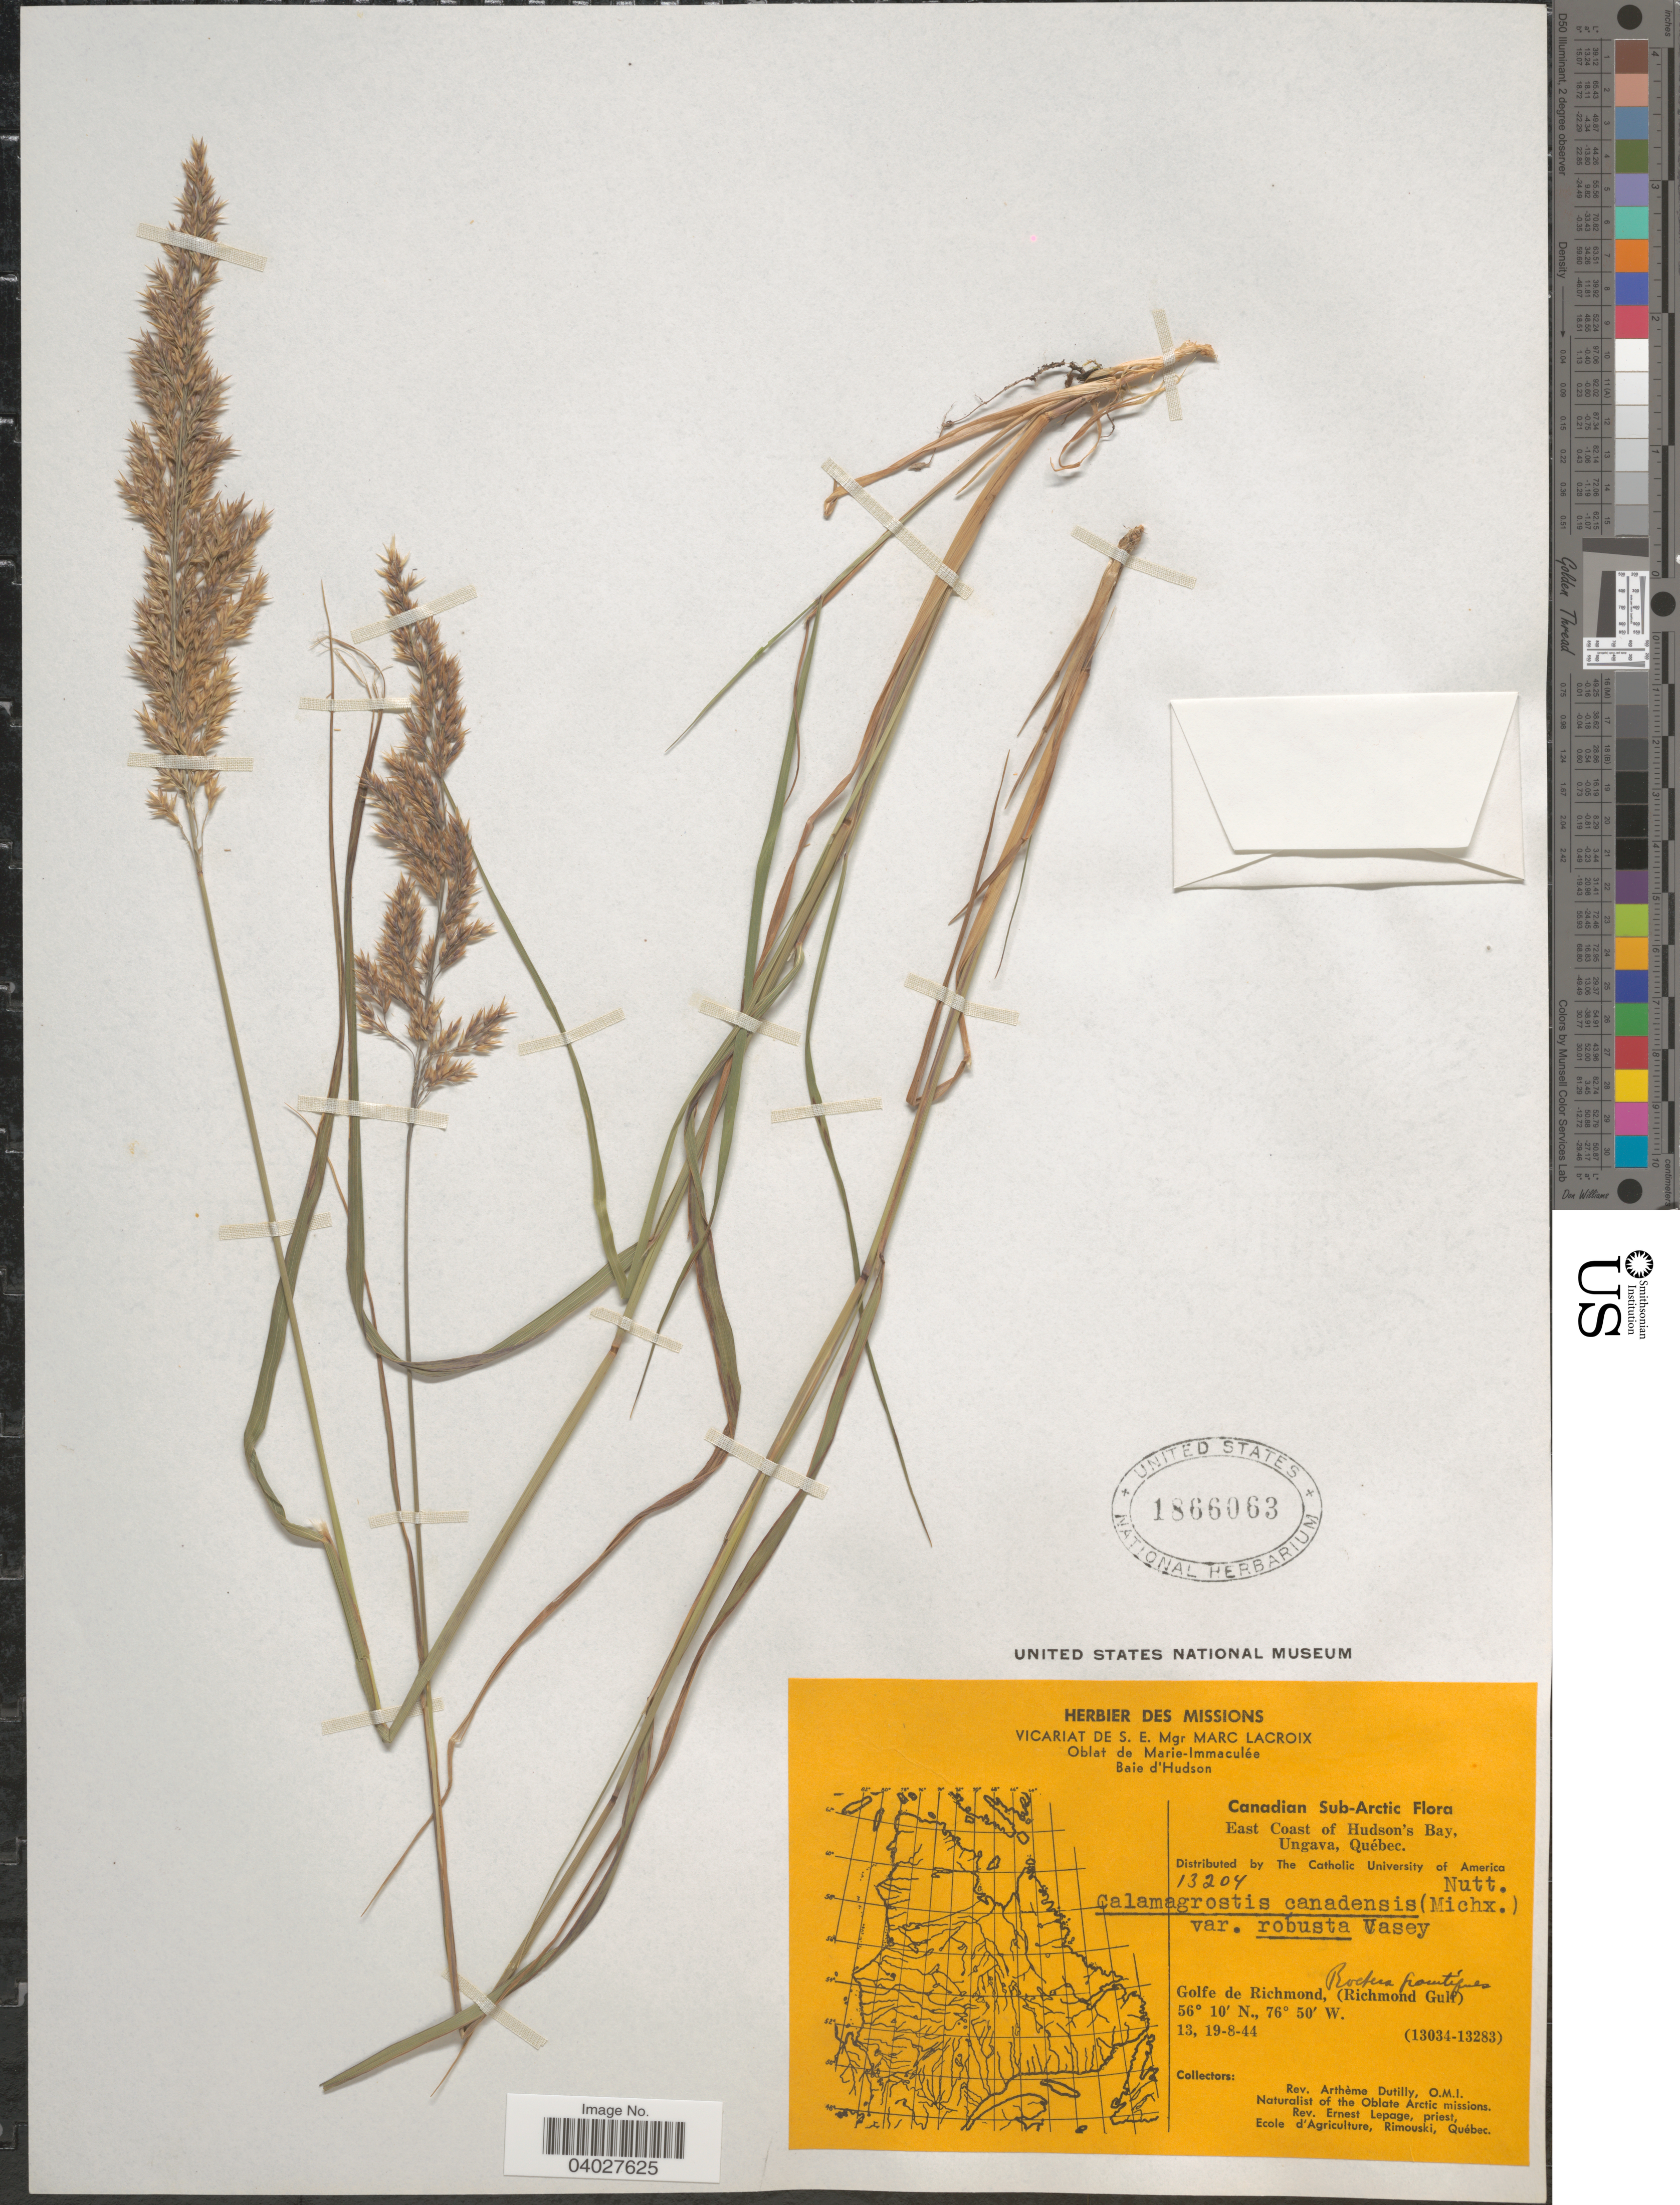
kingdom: Plantae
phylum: Tracheophyta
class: Liliopsida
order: Poales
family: Poaceae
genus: Calamagrostis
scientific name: Calamagrostis canadensis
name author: (Michx.) P. Beauv.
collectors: A. Dutilly & E. Lepage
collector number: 13204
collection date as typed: Transcribed d/m/y: 13/8/44 to 19/8/44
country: Canada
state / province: Quebec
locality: Canadian Sub-Arctic. East Coast of Hudson's Bay, Ungava. Golfe de Richmond, (Richmond Gulf).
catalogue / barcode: US 1866063